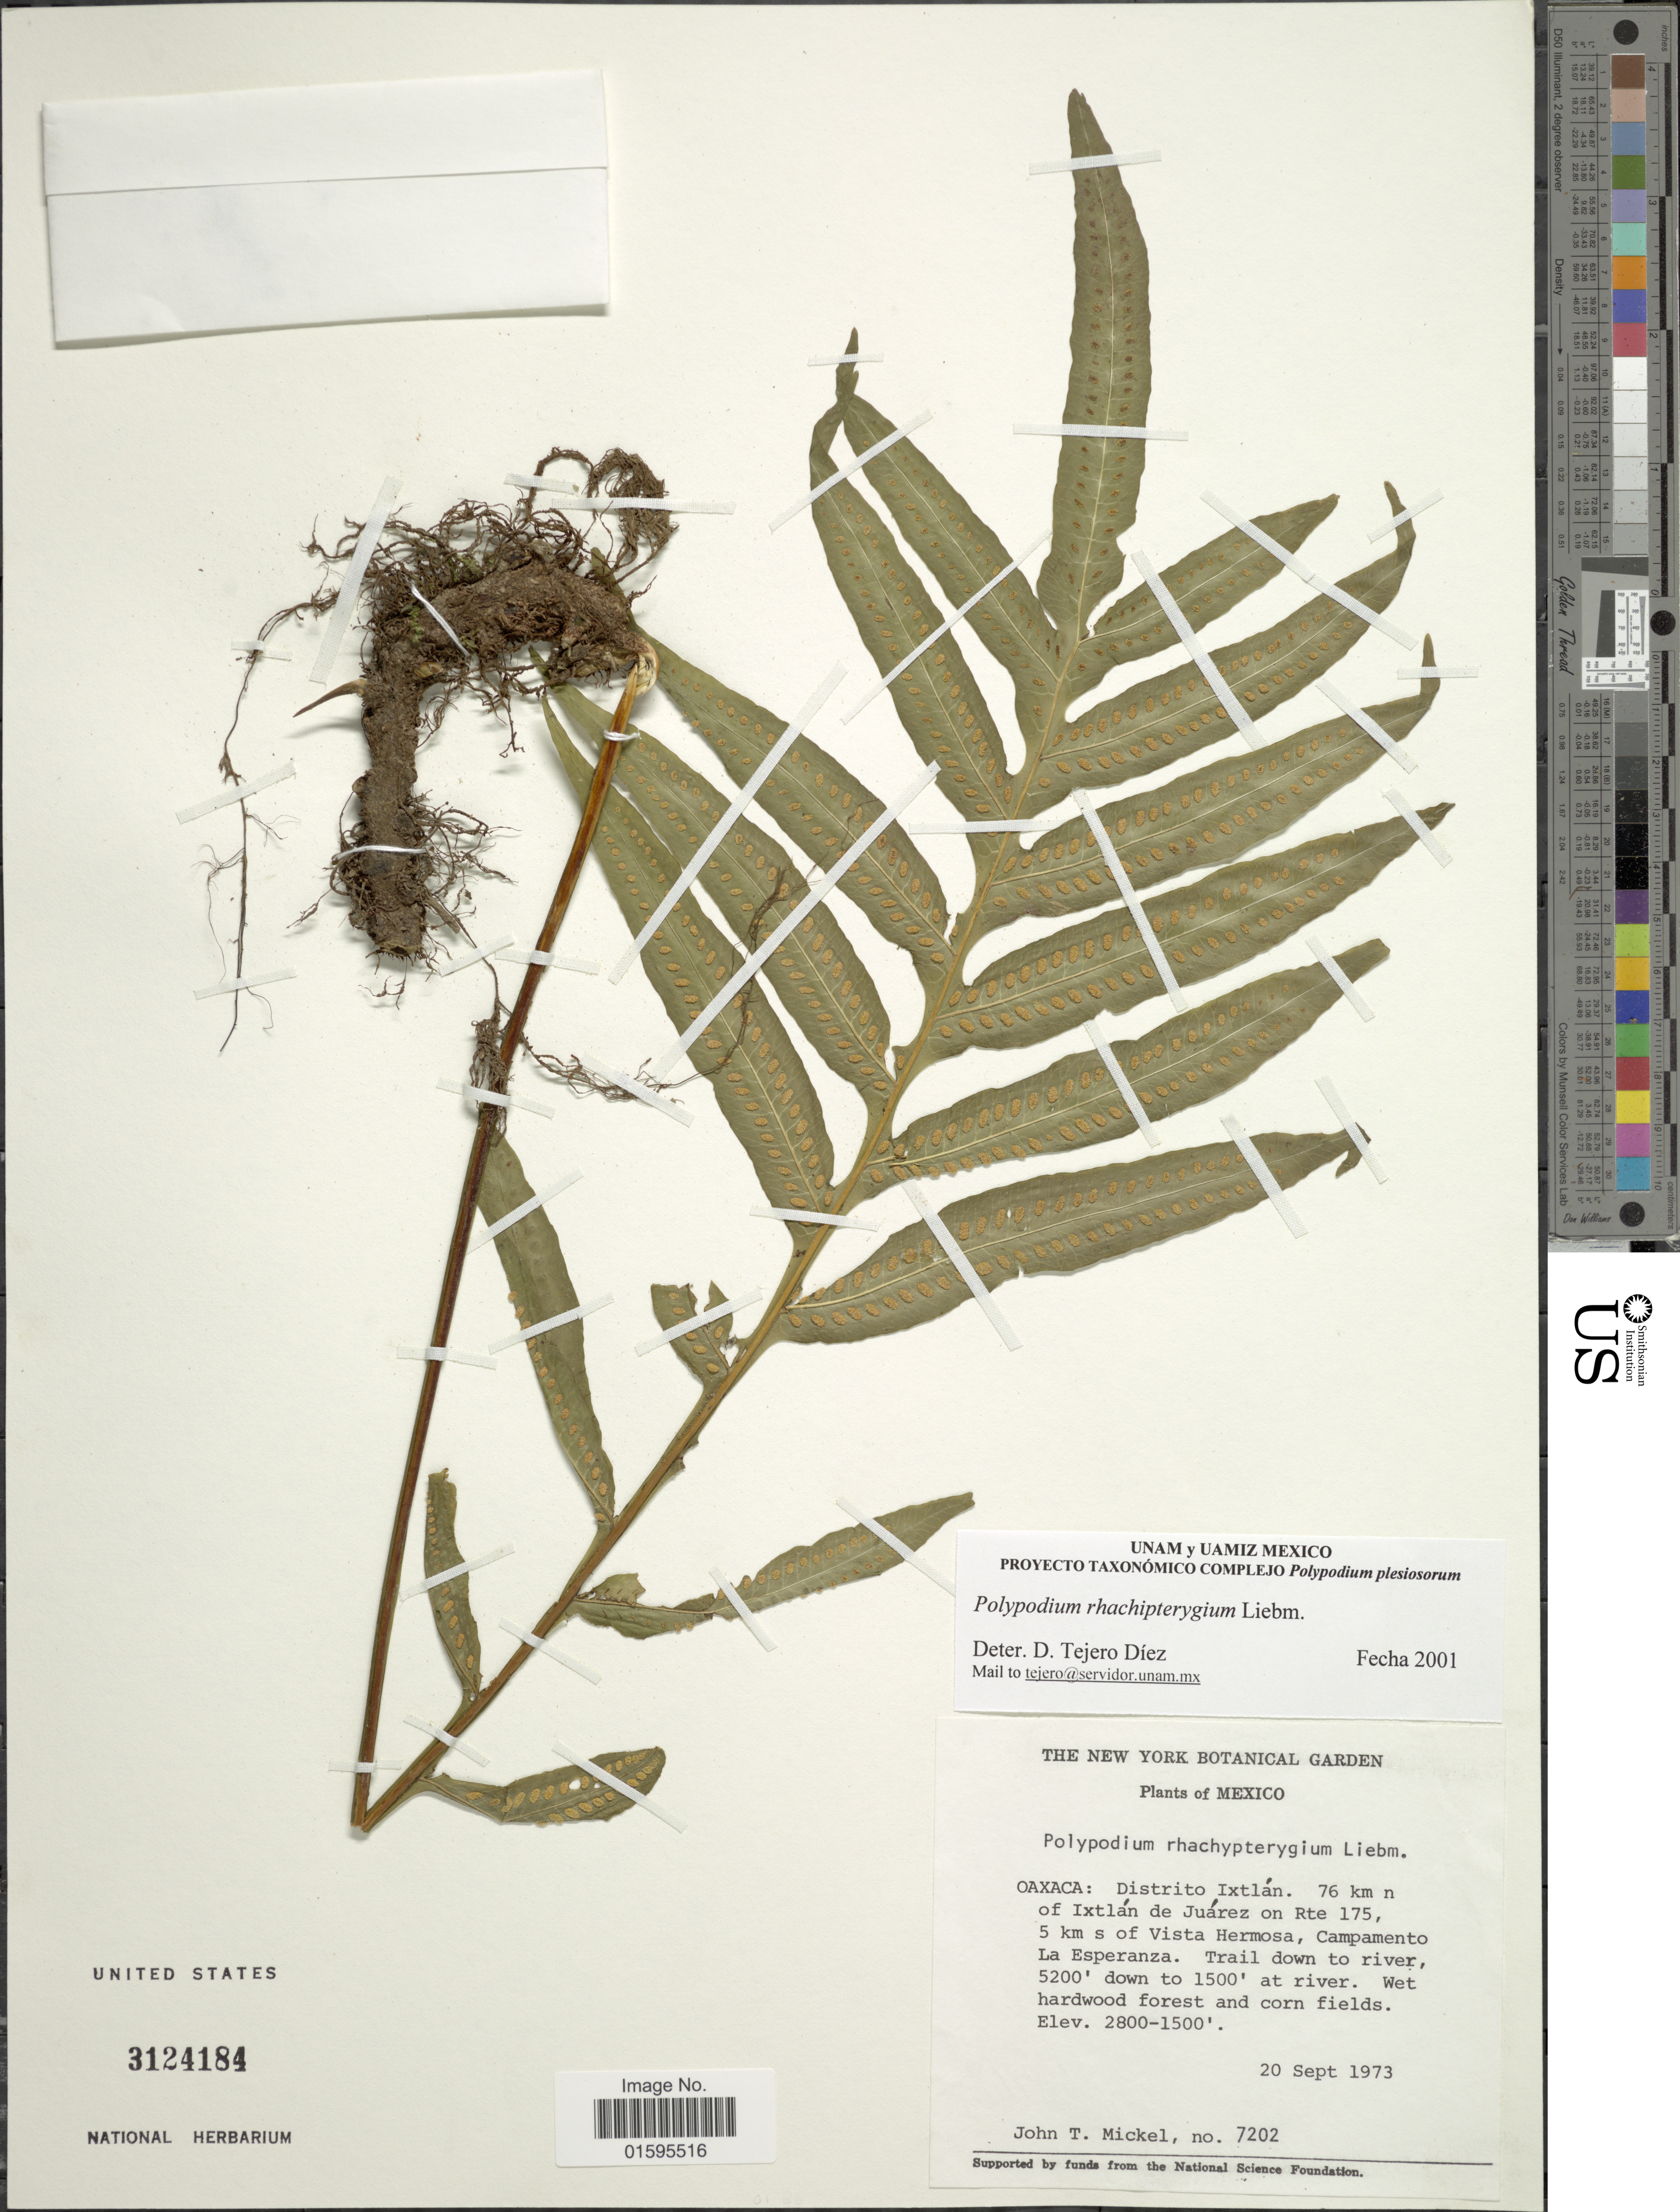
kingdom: Plantae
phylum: Tracheophyta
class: Polypodiopsida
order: Polypodiales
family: Polypodiaceae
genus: Polypodium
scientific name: Polypodium rhachipterygium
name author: Liebm.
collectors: J. T. Mickel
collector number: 7202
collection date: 1973-09-20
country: Mexico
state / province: Oaxaca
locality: Oaxaca: Distrito Ixtlan, 76 km n of Ixtlan de Juarez on Rte 175, 5 km s of Vista Hermosa, Campamento La Esperanza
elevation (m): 457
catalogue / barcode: US 3124184